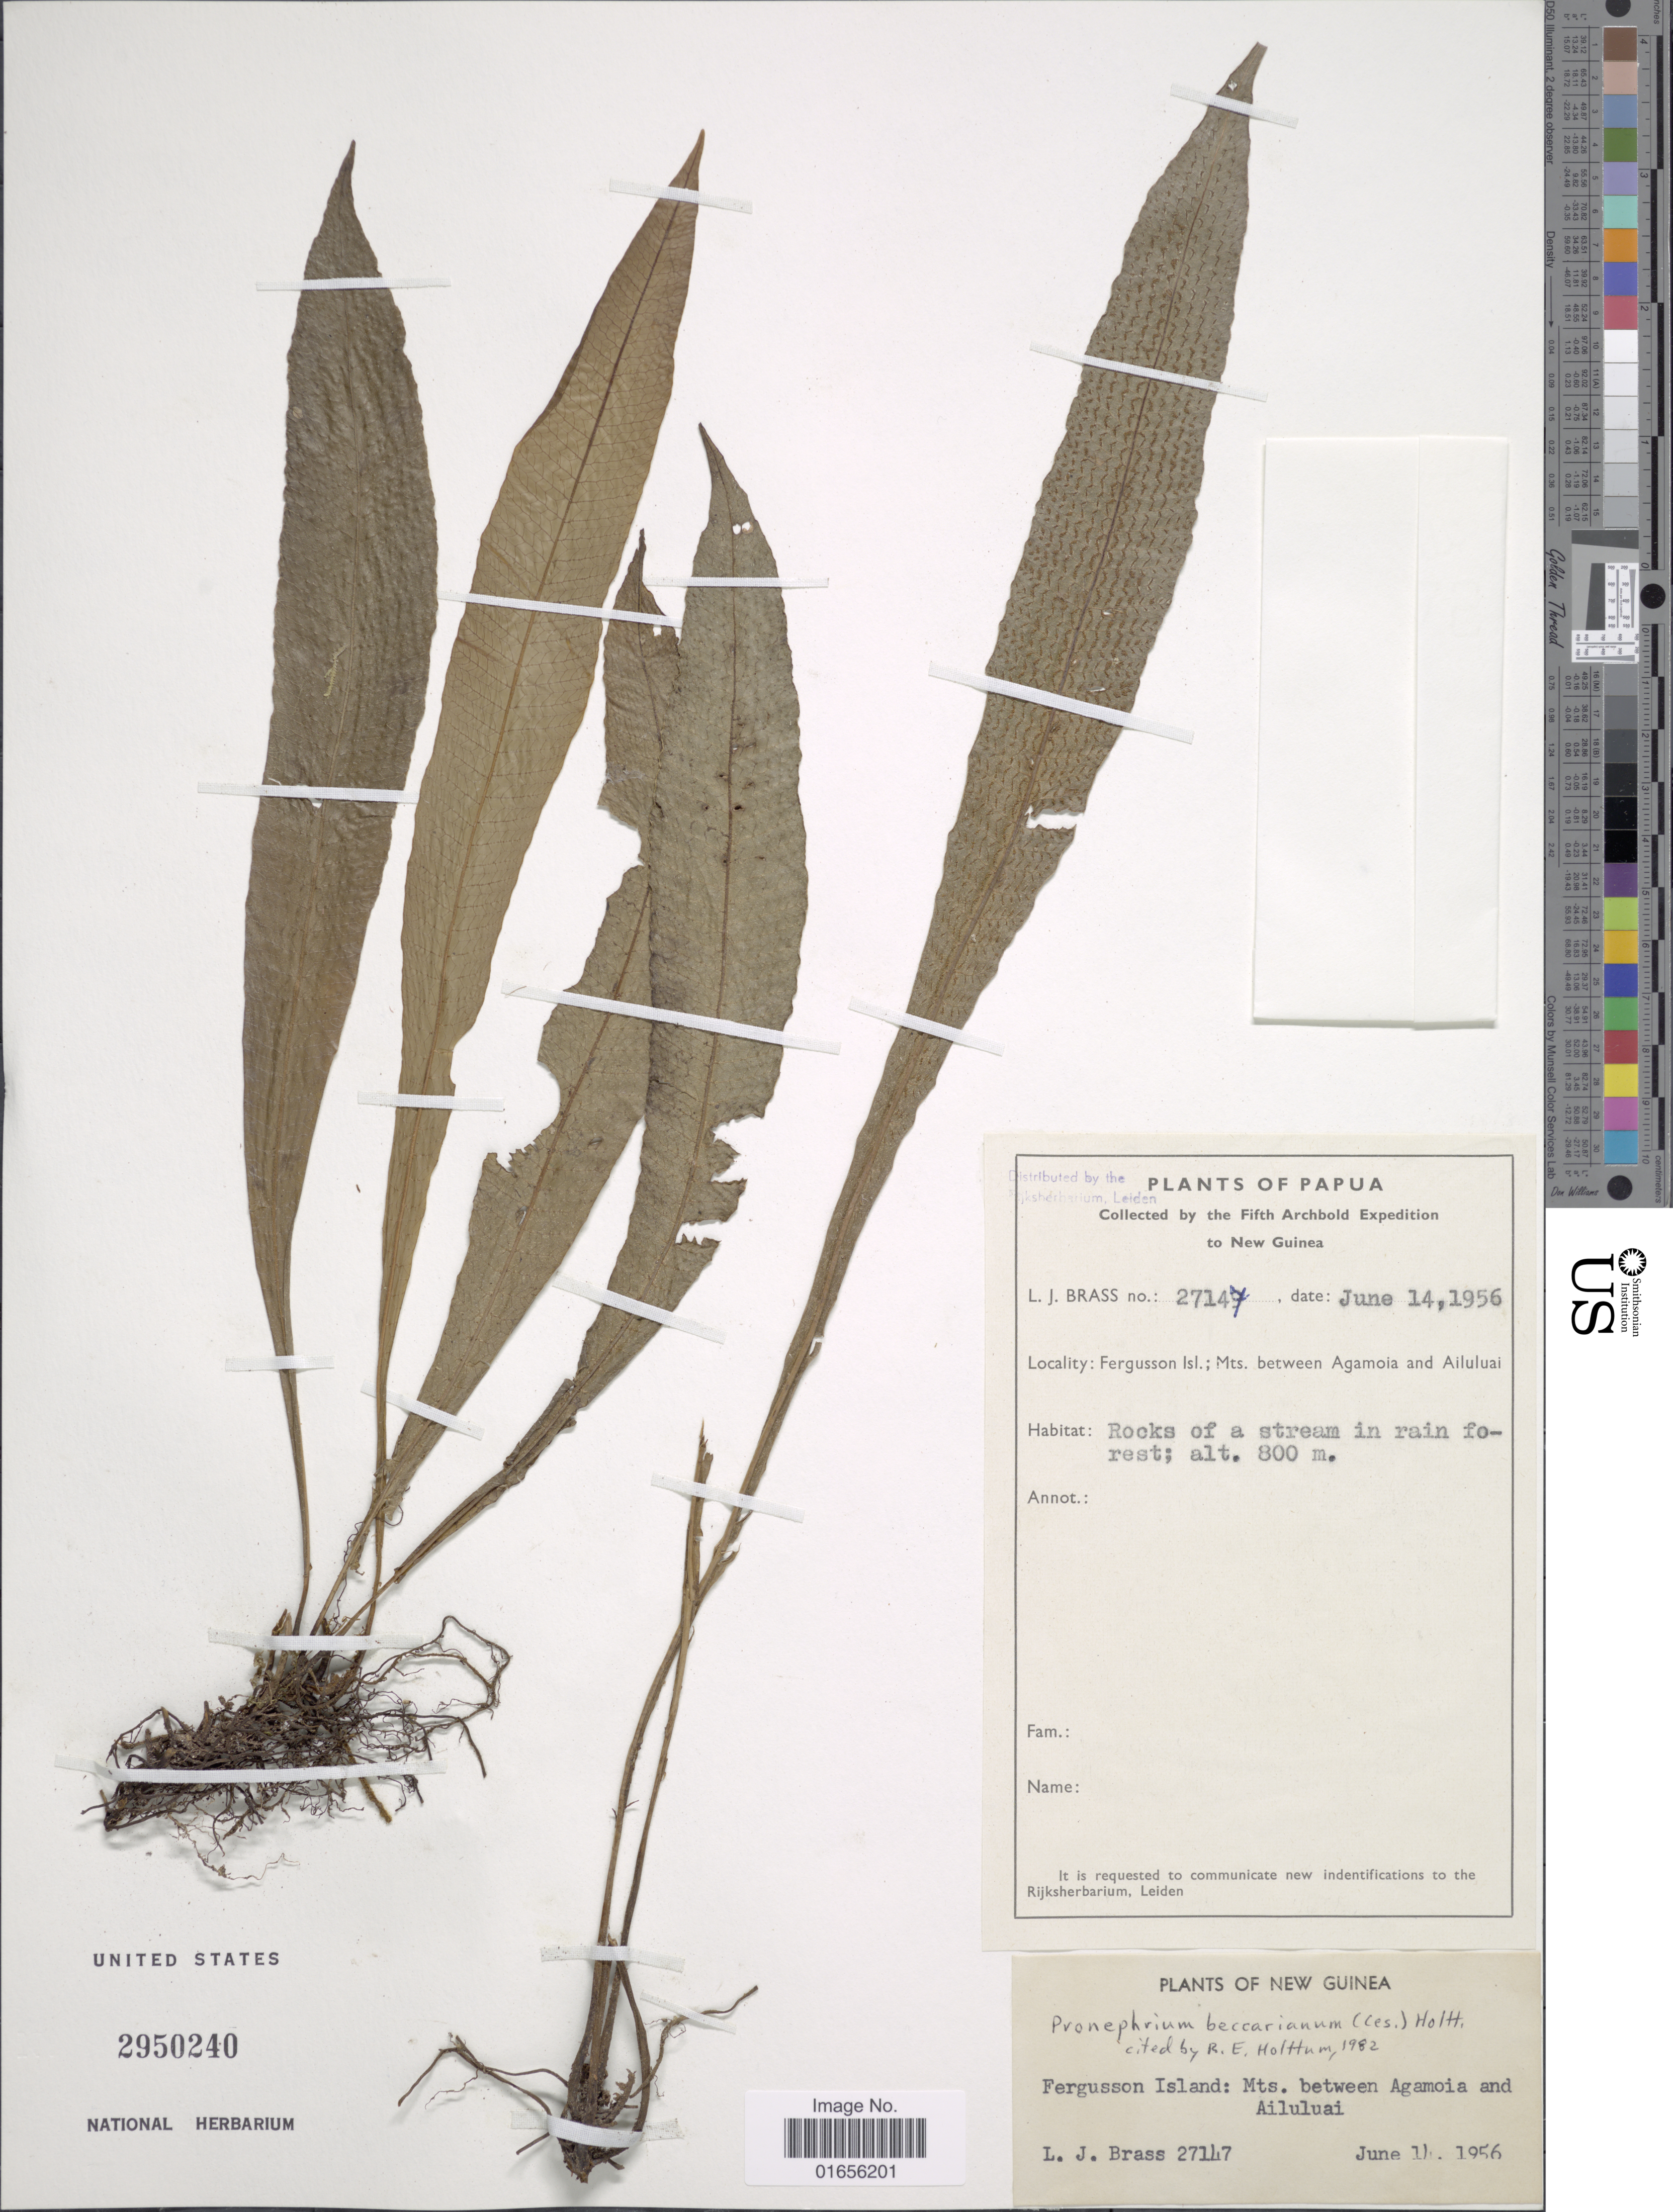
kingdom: Plantae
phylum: Tracheophyta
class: Polypodiopsida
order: Polypodiales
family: Thelypteridaceae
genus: Pronephrium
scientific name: Pronephrium beccarianum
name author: (Ces.) Holttum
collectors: L. J. Brass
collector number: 27147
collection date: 1956-06-14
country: Papua New Guinea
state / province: Milne Bay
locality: Papua, Fergusson Isl. Mts. between Agamoia and Ailuluai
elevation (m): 800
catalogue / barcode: US 2950240